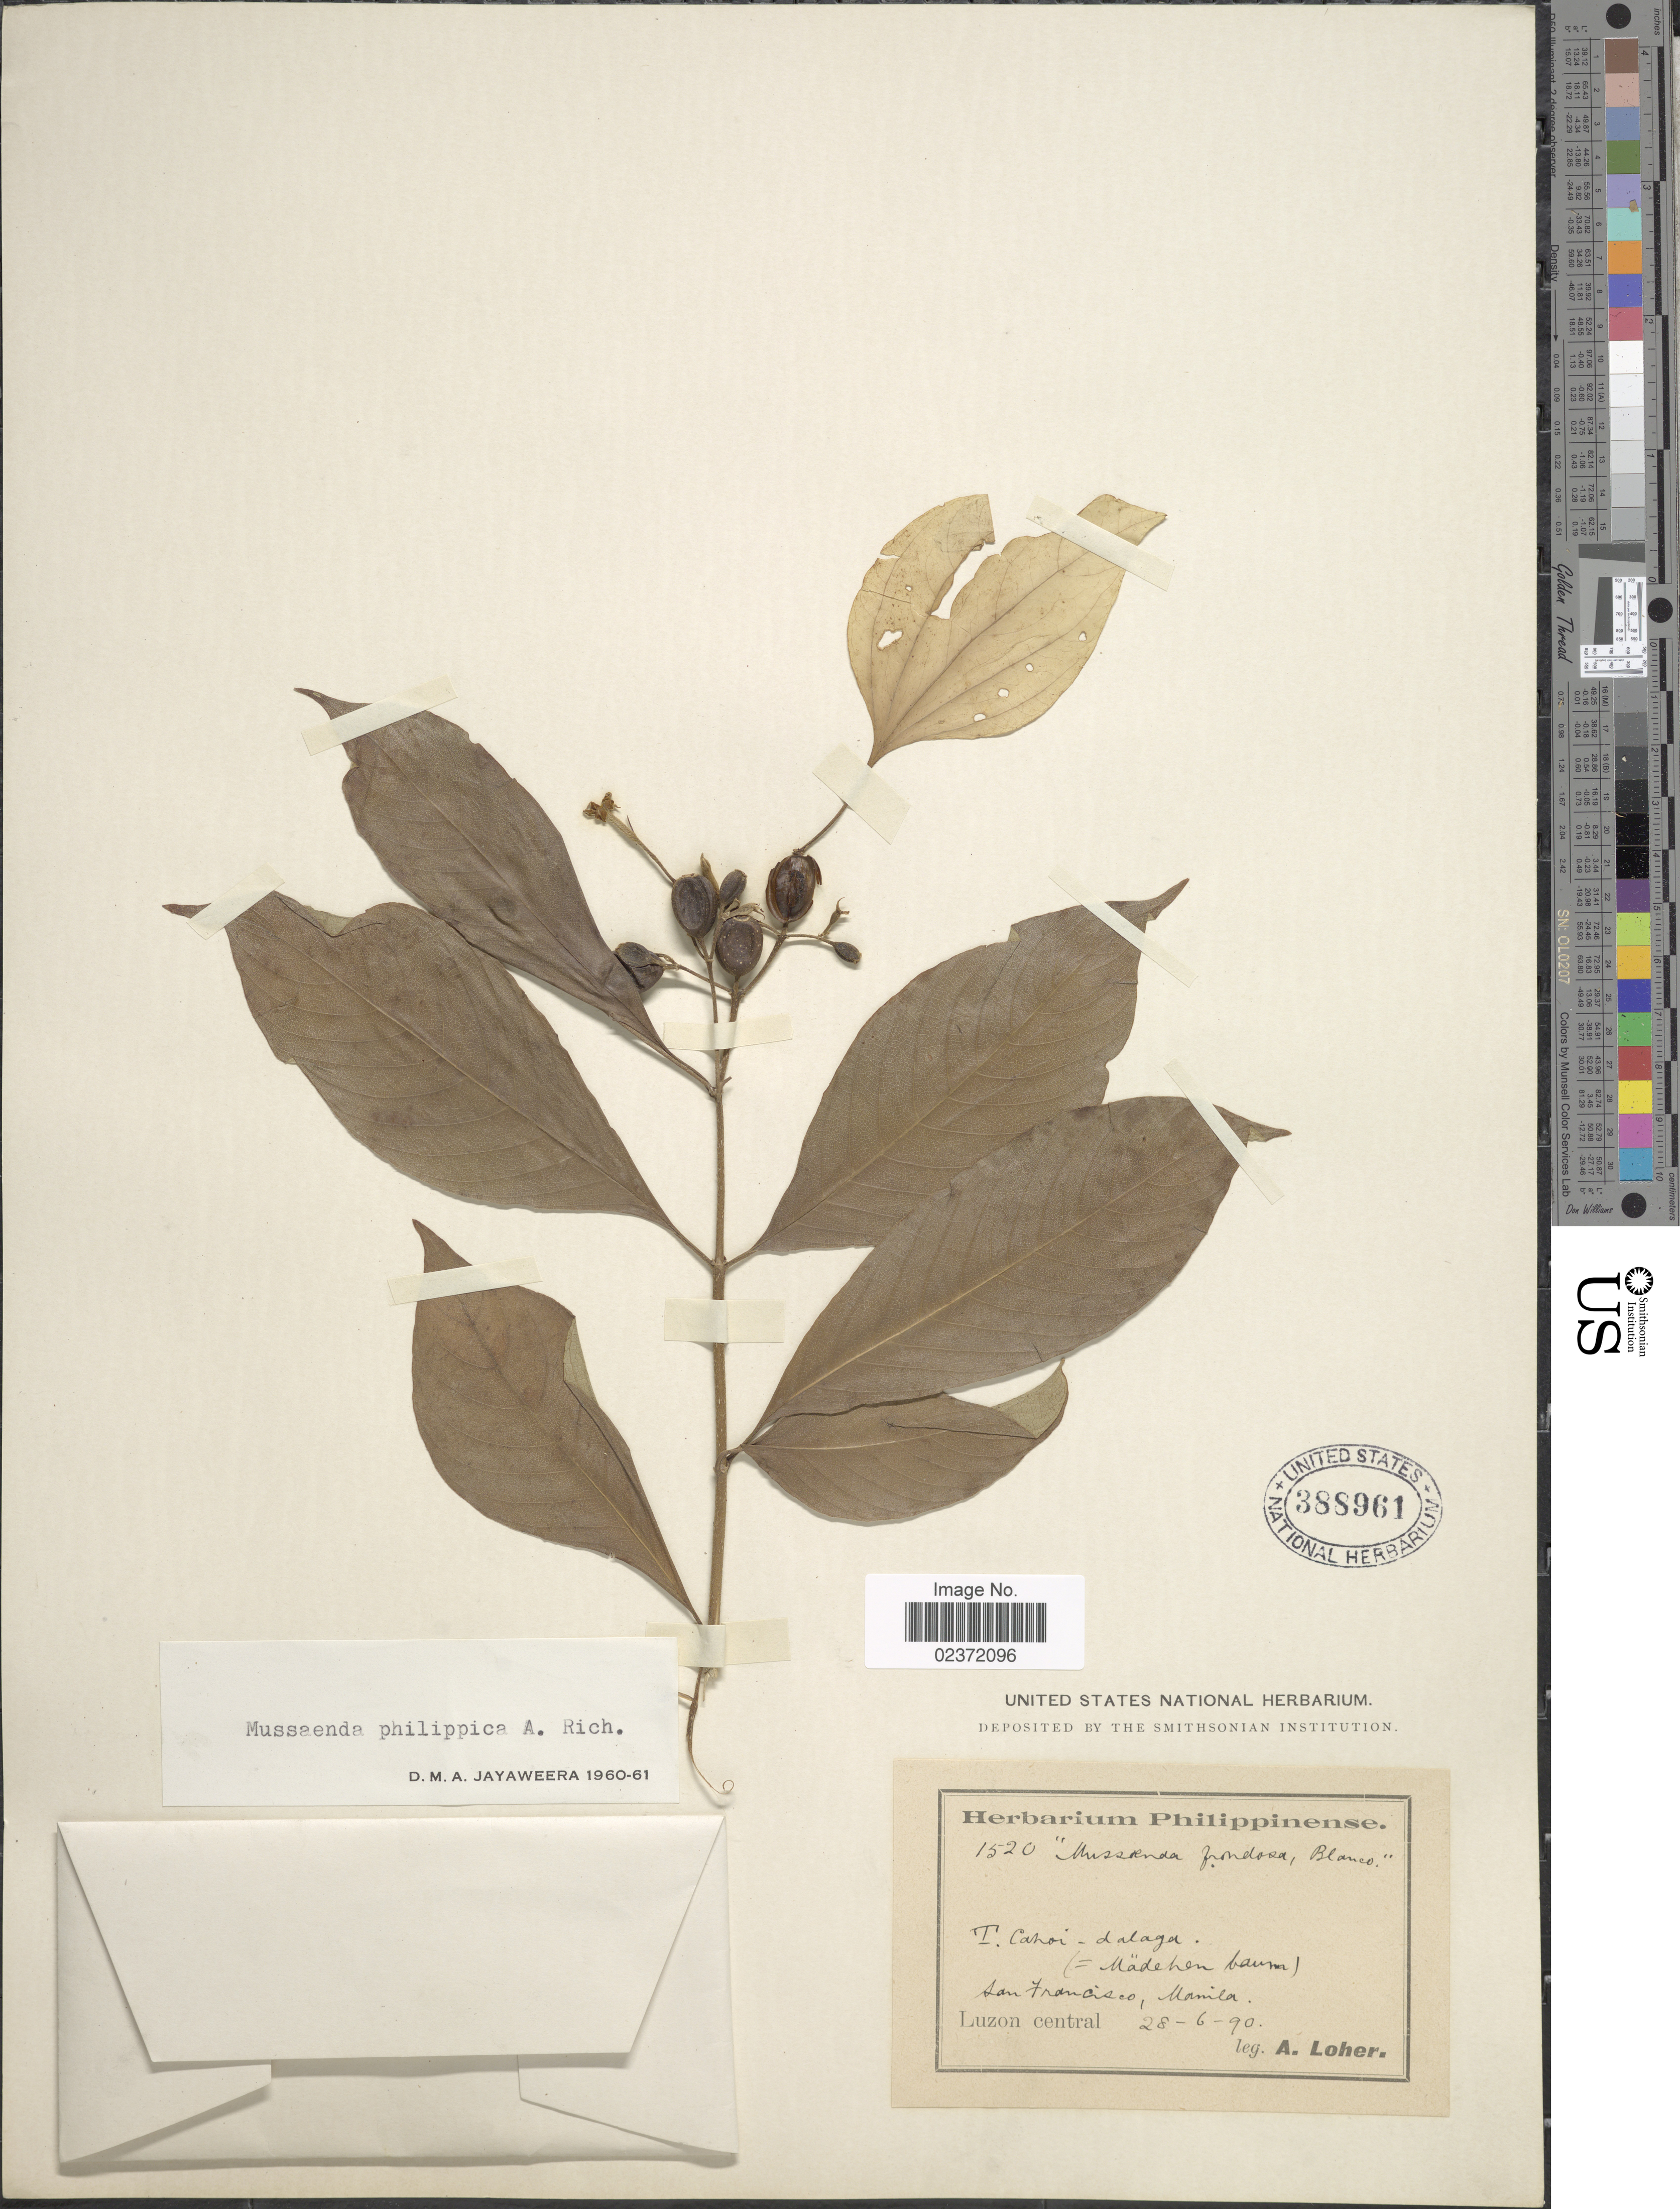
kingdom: Plantae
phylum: Tracheophyta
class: Magnoliopsida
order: Gentianales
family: Rubiaceae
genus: Mussaenda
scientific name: Mussaenda philippica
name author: A. Rich.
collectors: A. Loher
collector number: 1520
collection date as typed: Transcribed d/m/y: 28/6/90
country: Philippines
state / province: Central Luzon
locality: San Francisco, Manila, Luzon Central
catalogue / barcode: US 388961